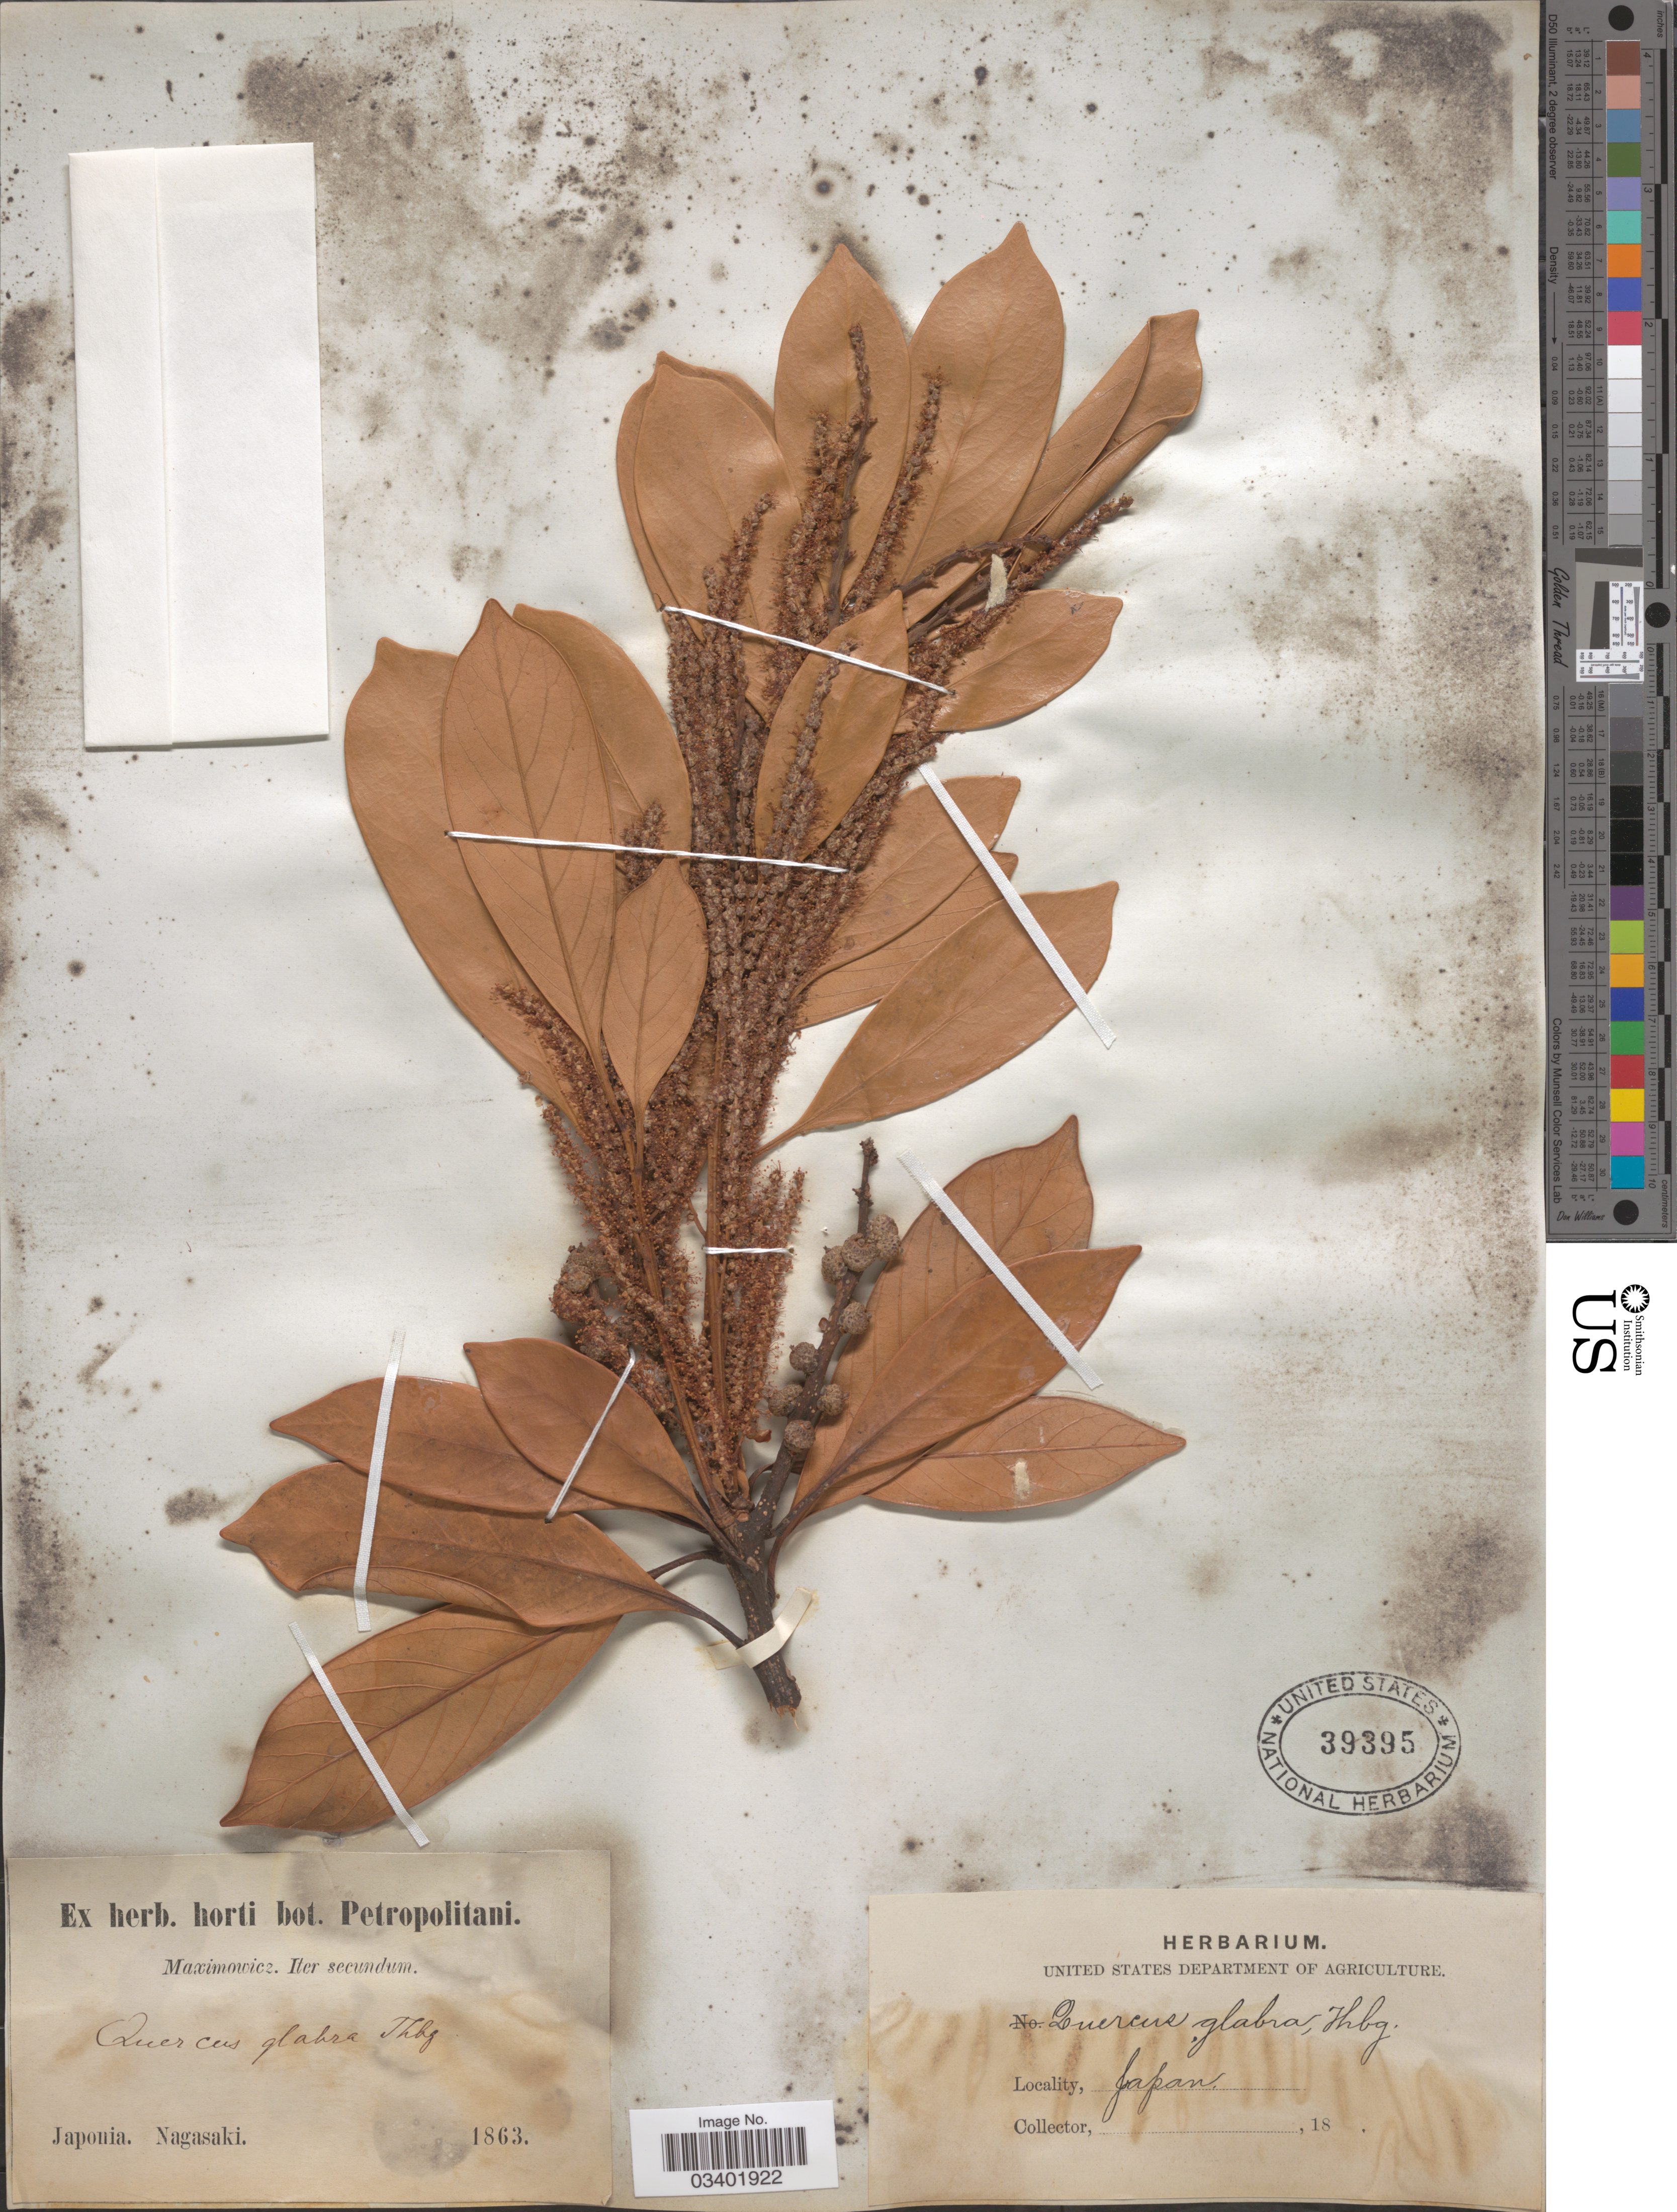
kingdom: Plantae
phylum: Tracheophyta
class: Magnoliopsida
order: Fagales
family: Fagaceae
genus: Lithocarpus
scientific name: Lithocarpus glaber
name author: (Thunb.) Nakai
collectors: Maximowicz, --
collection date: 1863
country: Japan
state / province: Nagasaki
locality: Nagasaki.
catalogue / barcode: US 39395